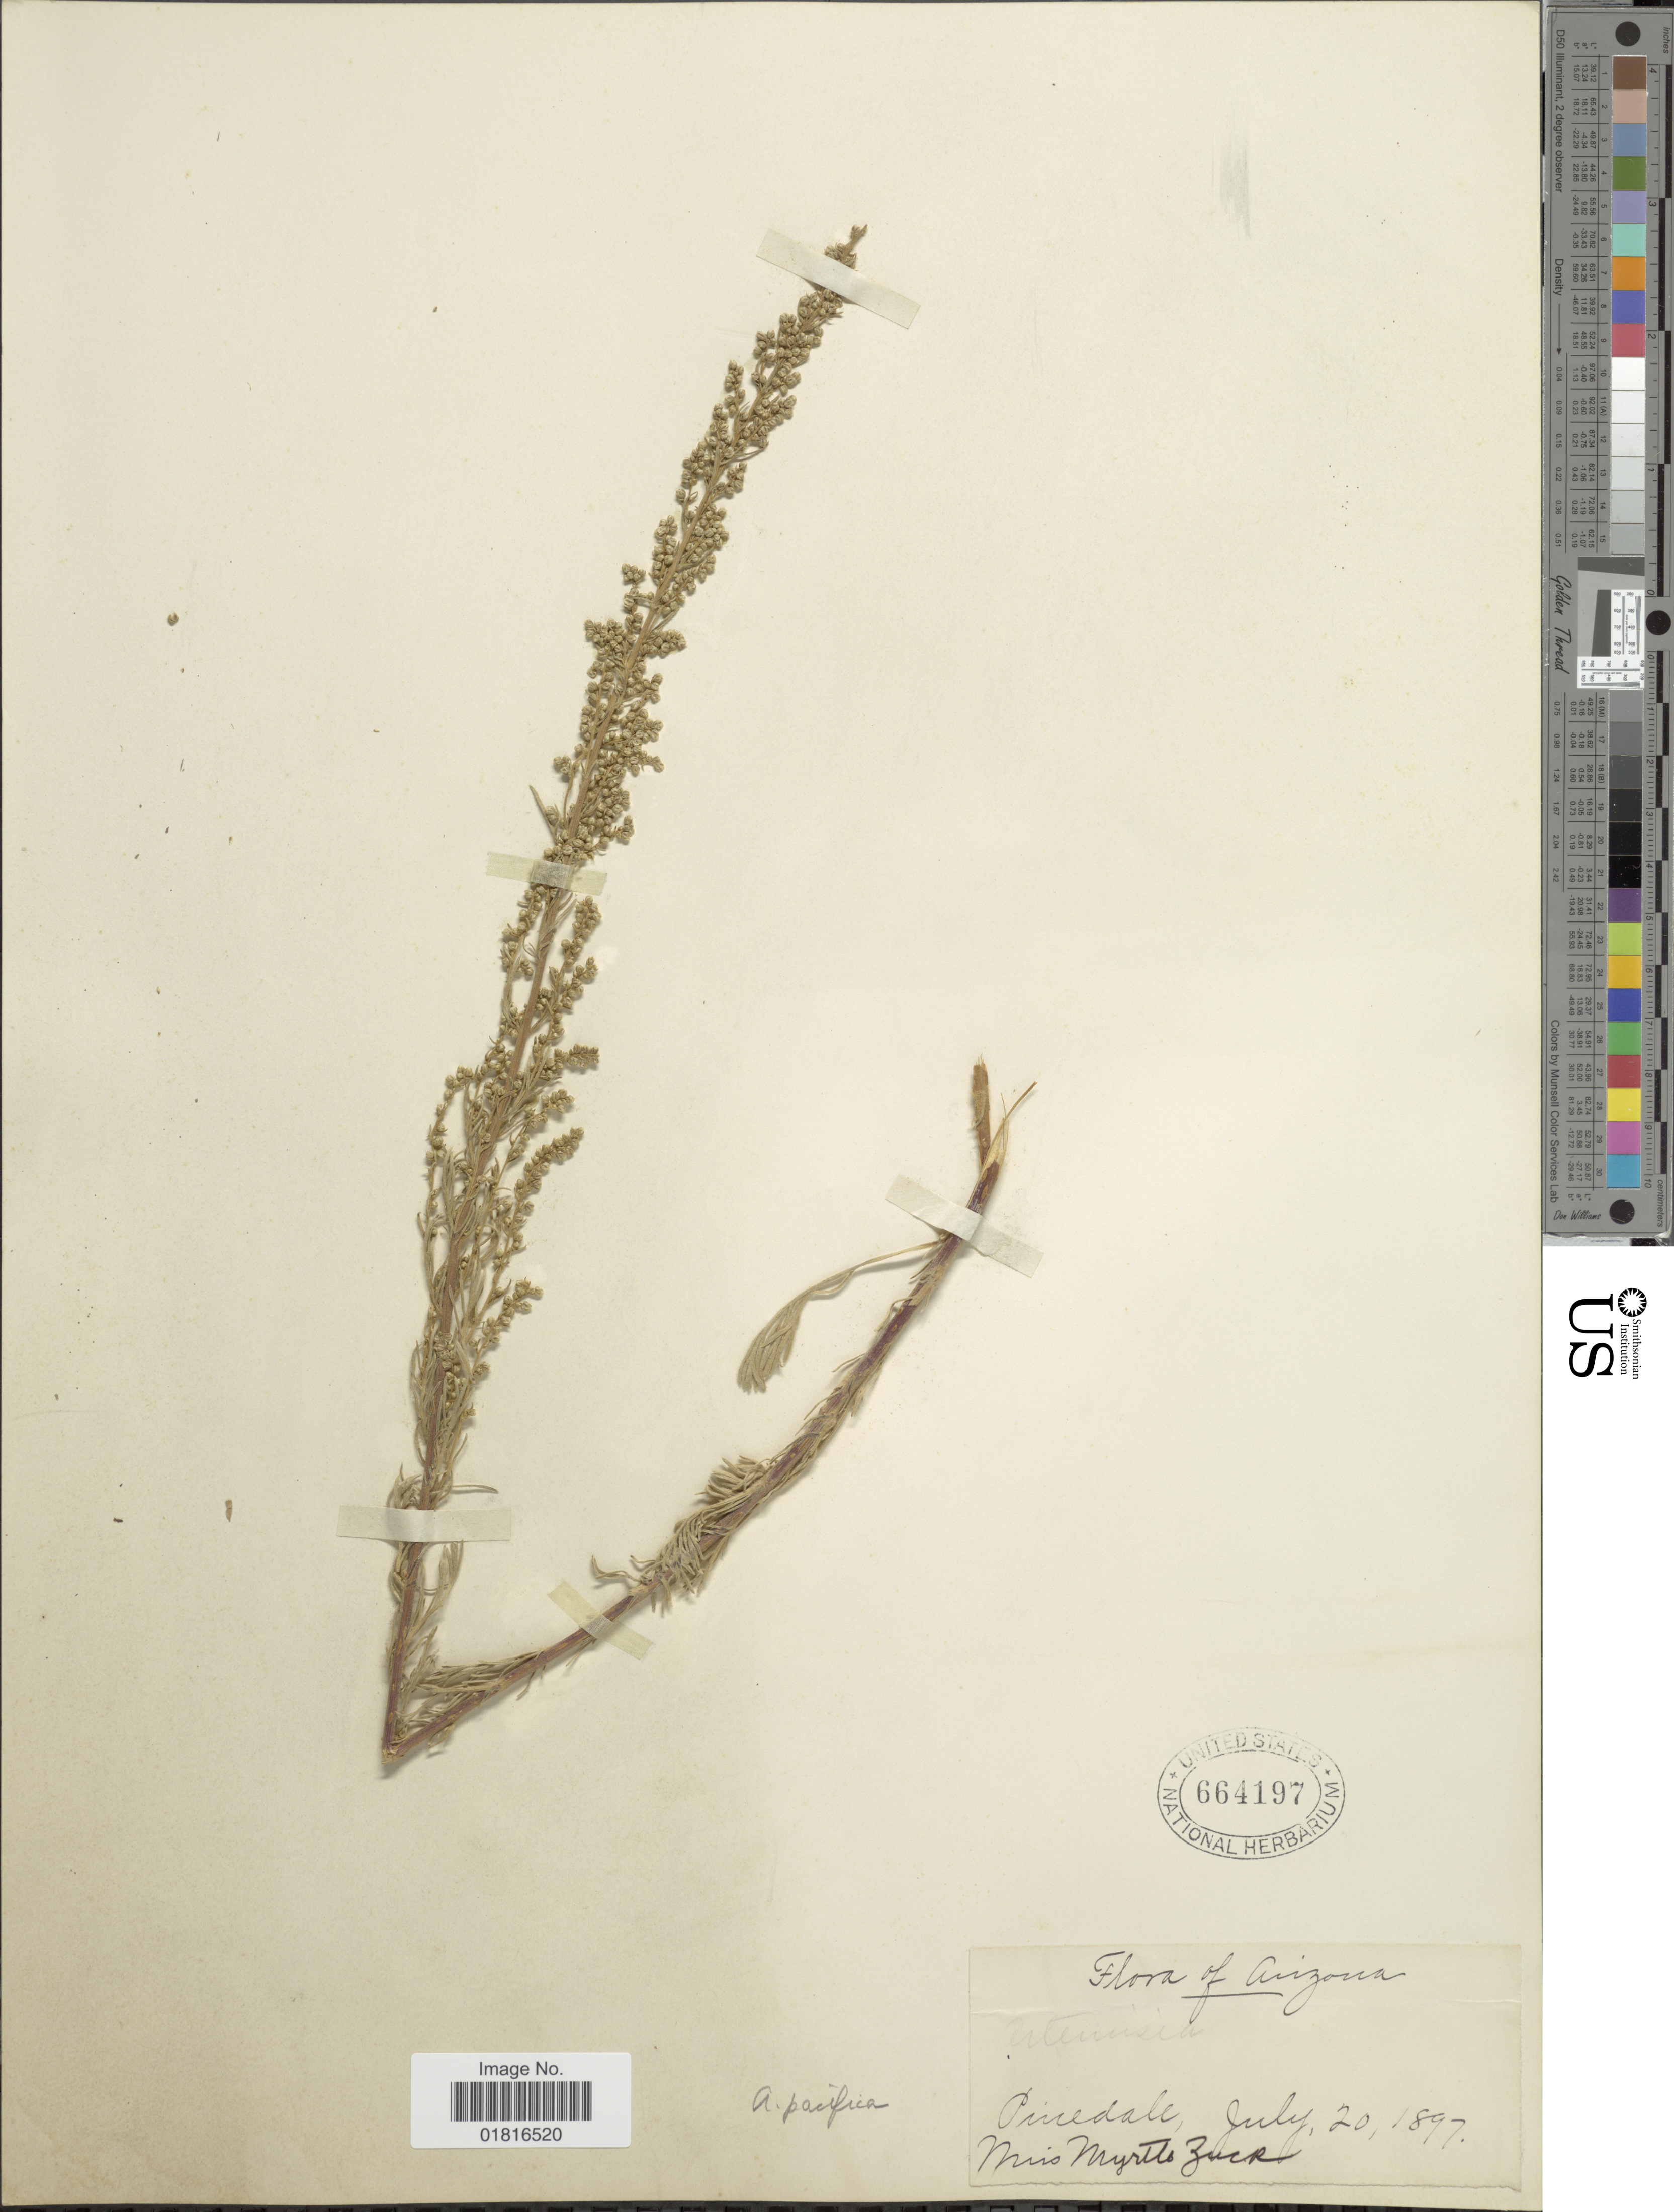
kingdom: Plantae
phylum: Tracheophyta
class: Magnoliopsida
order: Asterales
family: Asteraceae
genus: Artemisia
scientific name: Artemisia pacifica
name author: Nutt.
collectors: M. Zuck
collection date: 1897-07-20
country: United States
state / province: Arizona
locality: Pinedale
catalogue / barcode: US 664197